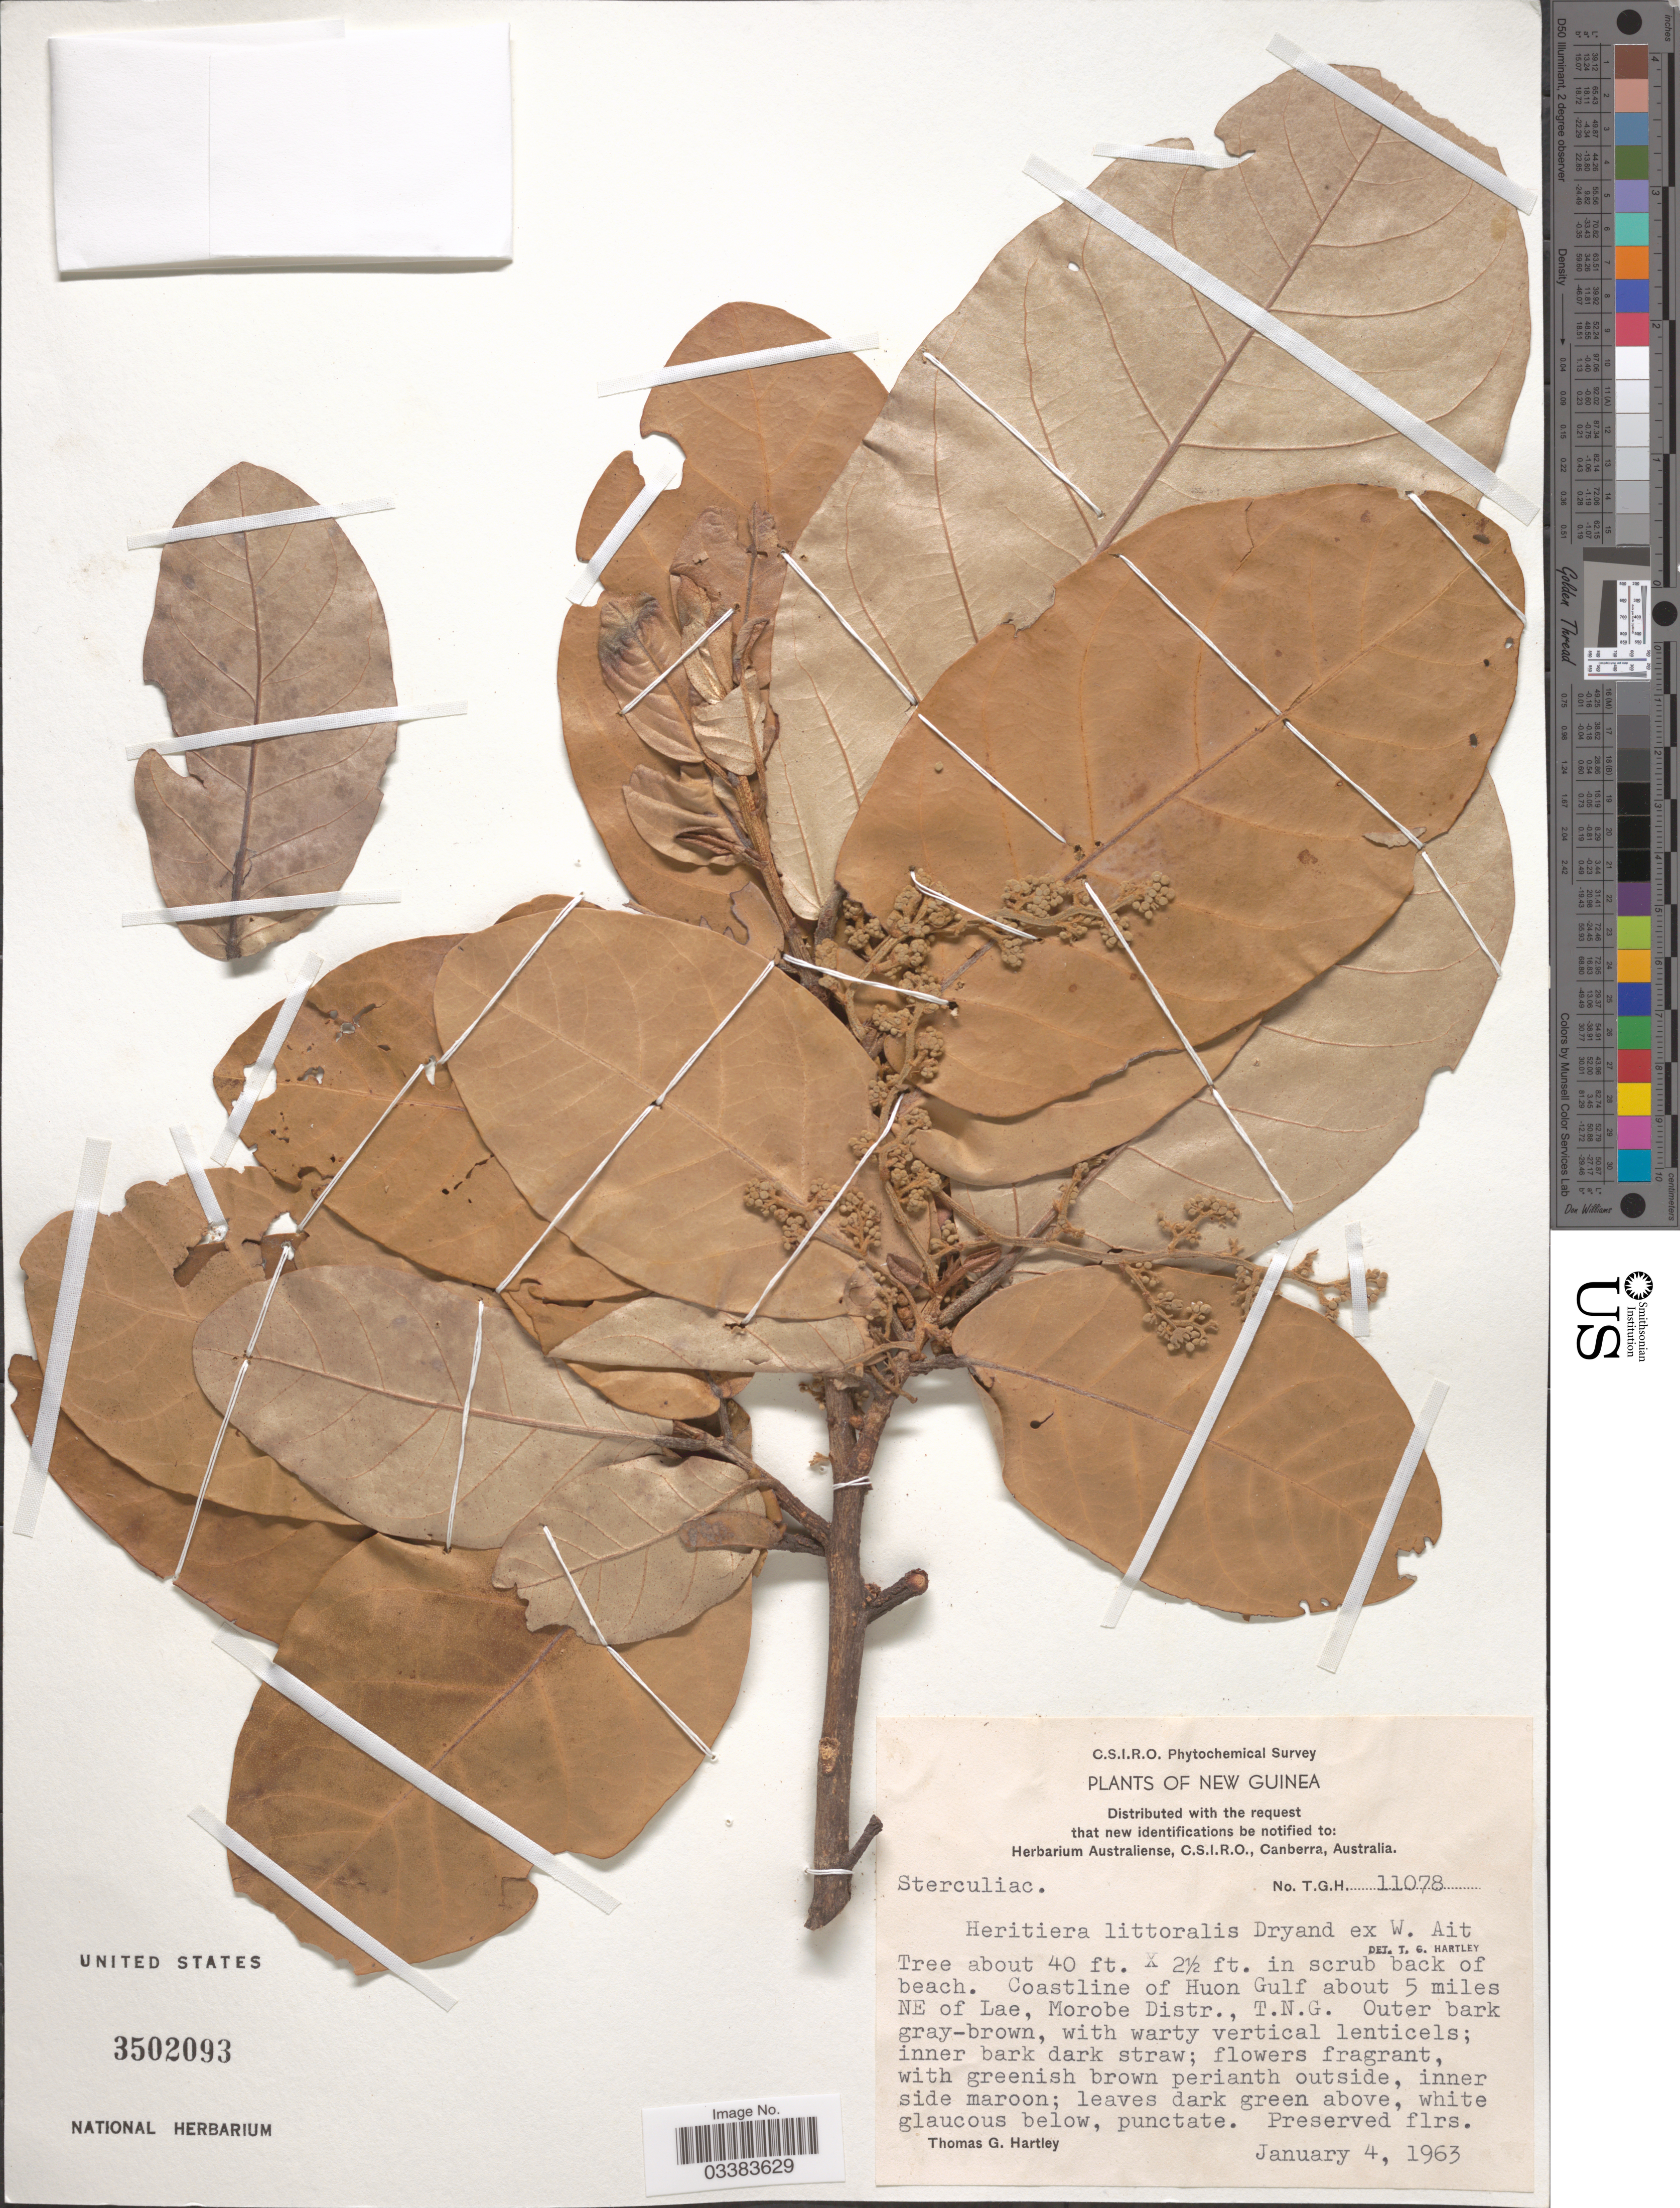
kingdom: Plantae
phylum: Tracheophyta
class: Magnoliopsida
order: Malvales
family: Malvaceae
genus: Heritiera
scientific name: Heritiera littoralis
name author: Aiton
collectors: T. Hartley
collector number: TGH11078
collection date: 1963-01-04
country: Papua New Guinea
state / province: Morobe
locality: New Guinea. Coastline of Huon Gulf about 5 miles NE of Lae, Morobe Distr., T.N.G.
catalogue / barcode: US 3502093